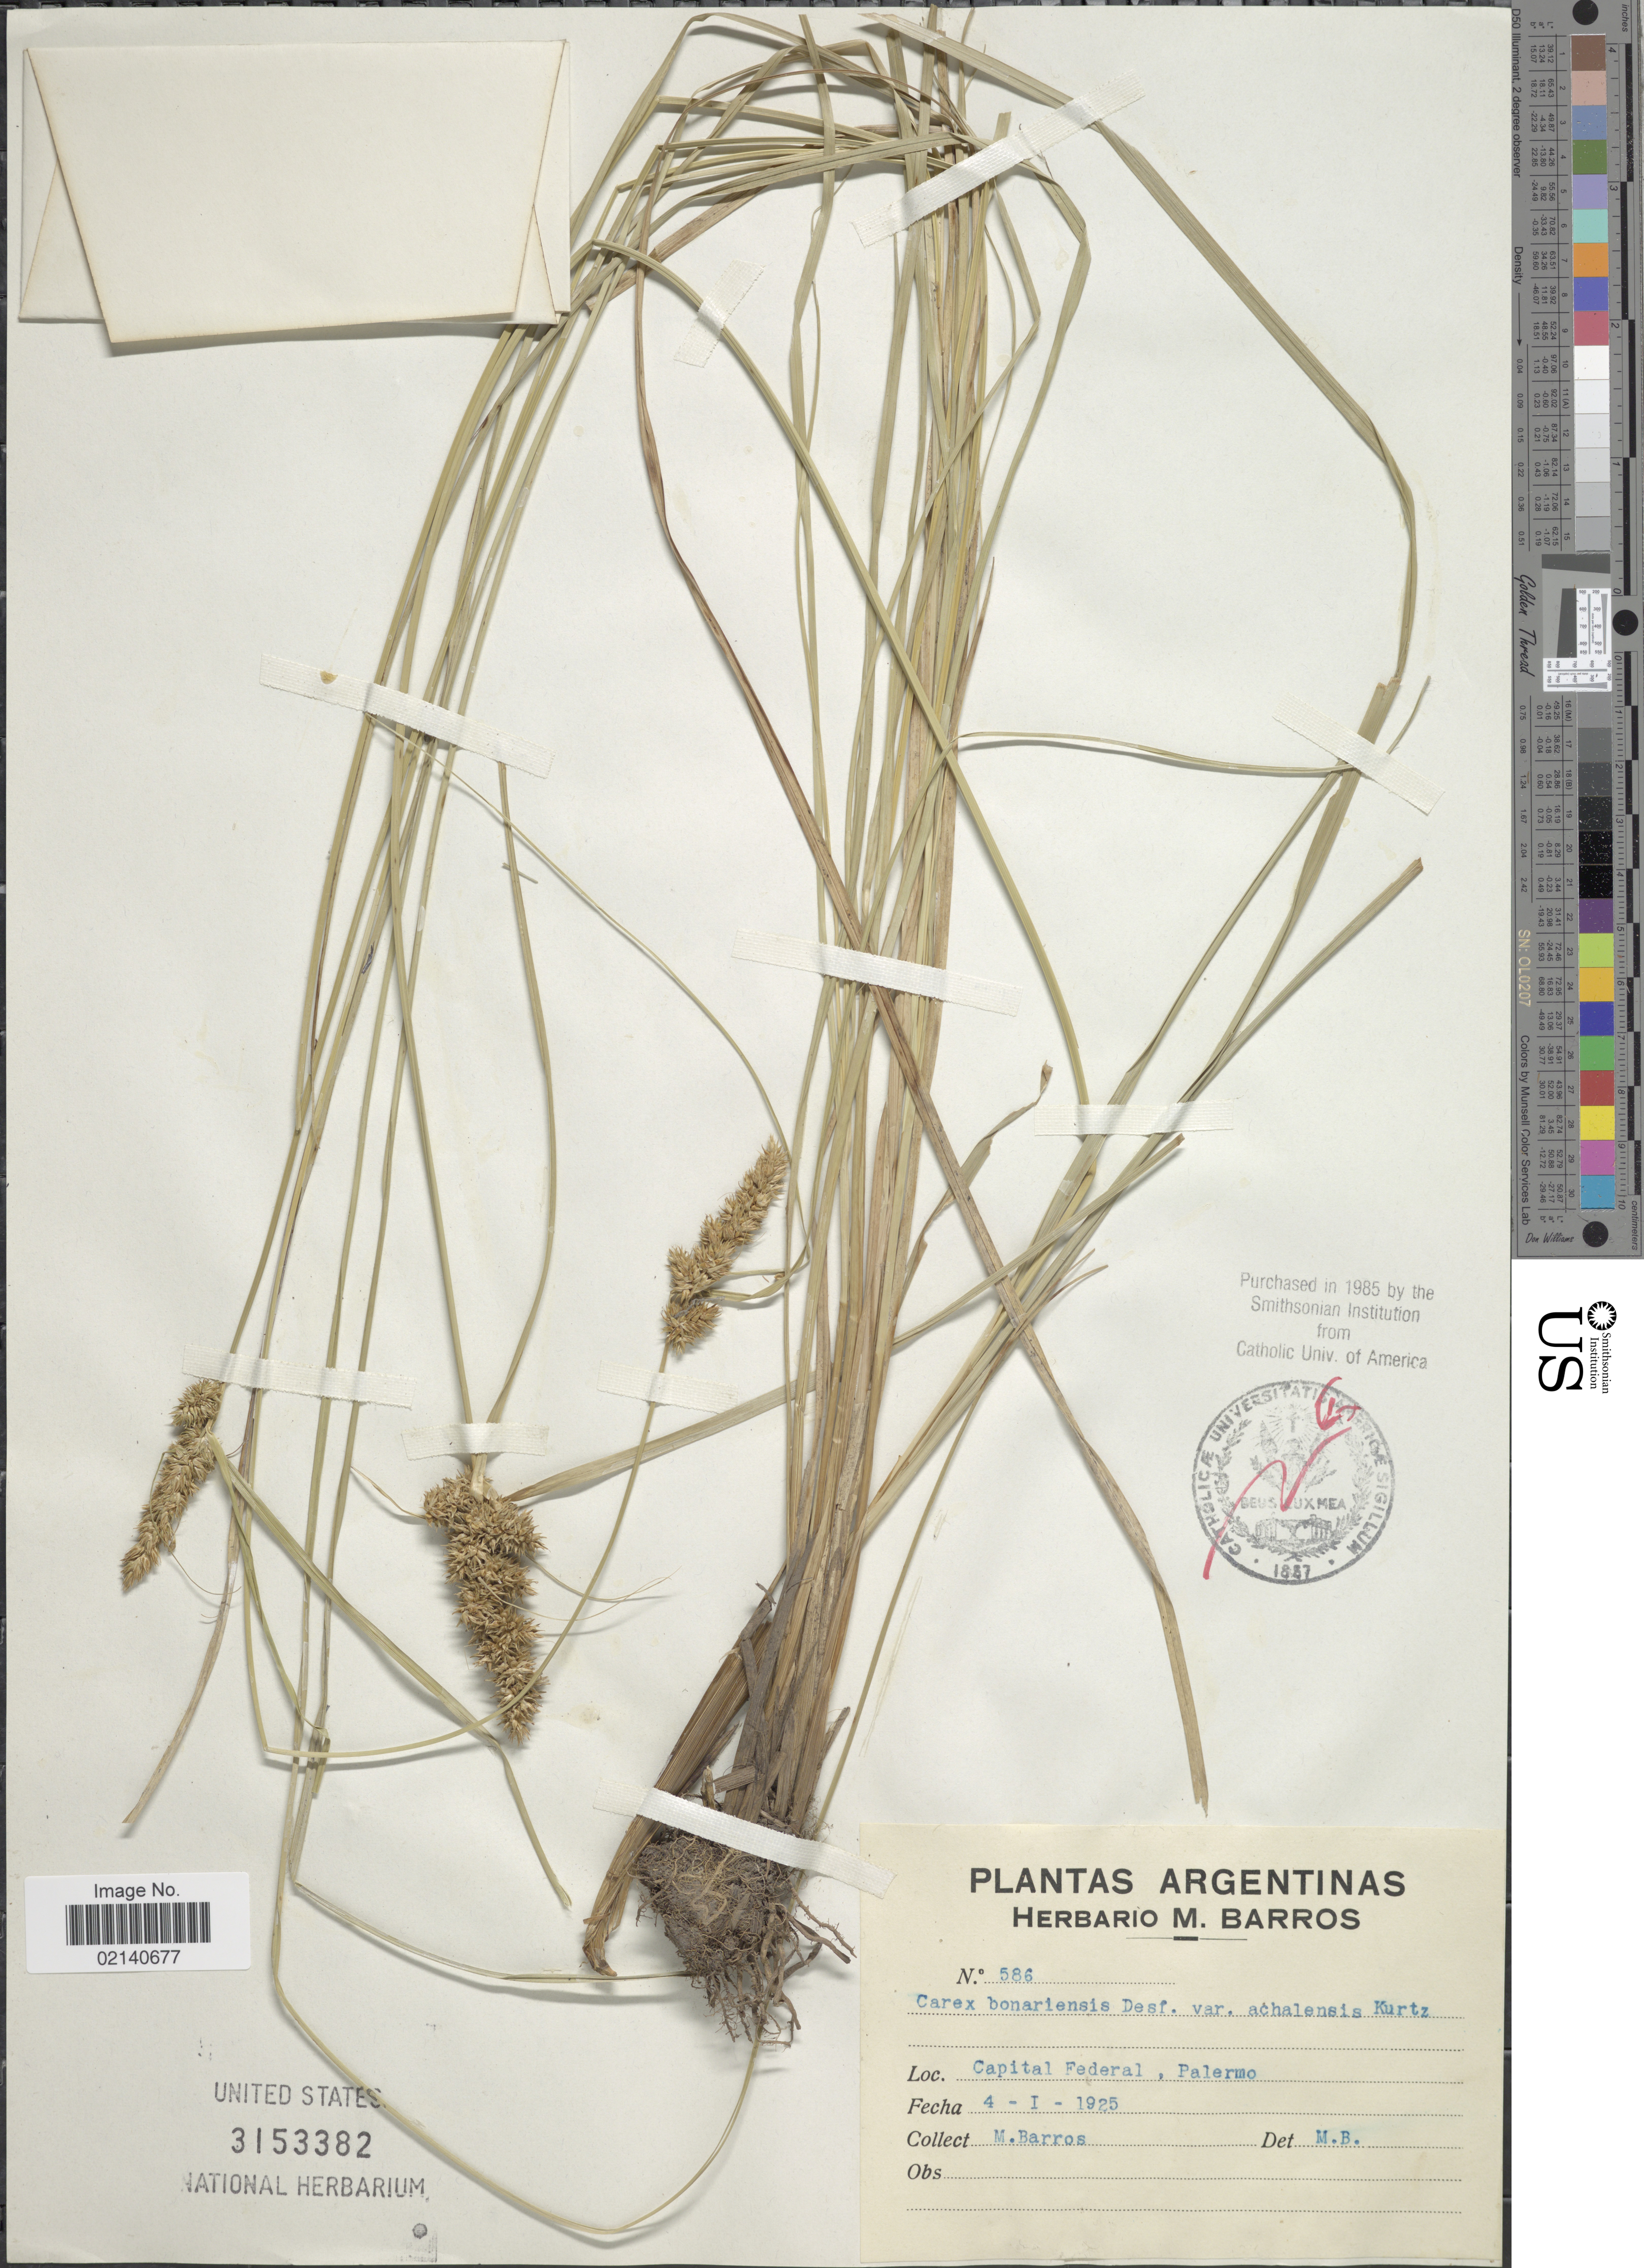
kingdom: Plantae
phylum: Tracheophyta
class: Liliopsida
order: Poales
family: Cyperaceae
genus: Carex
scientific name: Carex feddeana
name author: H. Pfeiff.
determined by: Jimnéz-Mejias, Pedro, (UPOS), Universidad Pablo de Olavide (SPAIN)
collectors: M. Barros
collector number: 586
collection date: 1925-01-04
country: Argentina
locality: Capital Federal, Palermo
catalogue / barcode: US 3153382